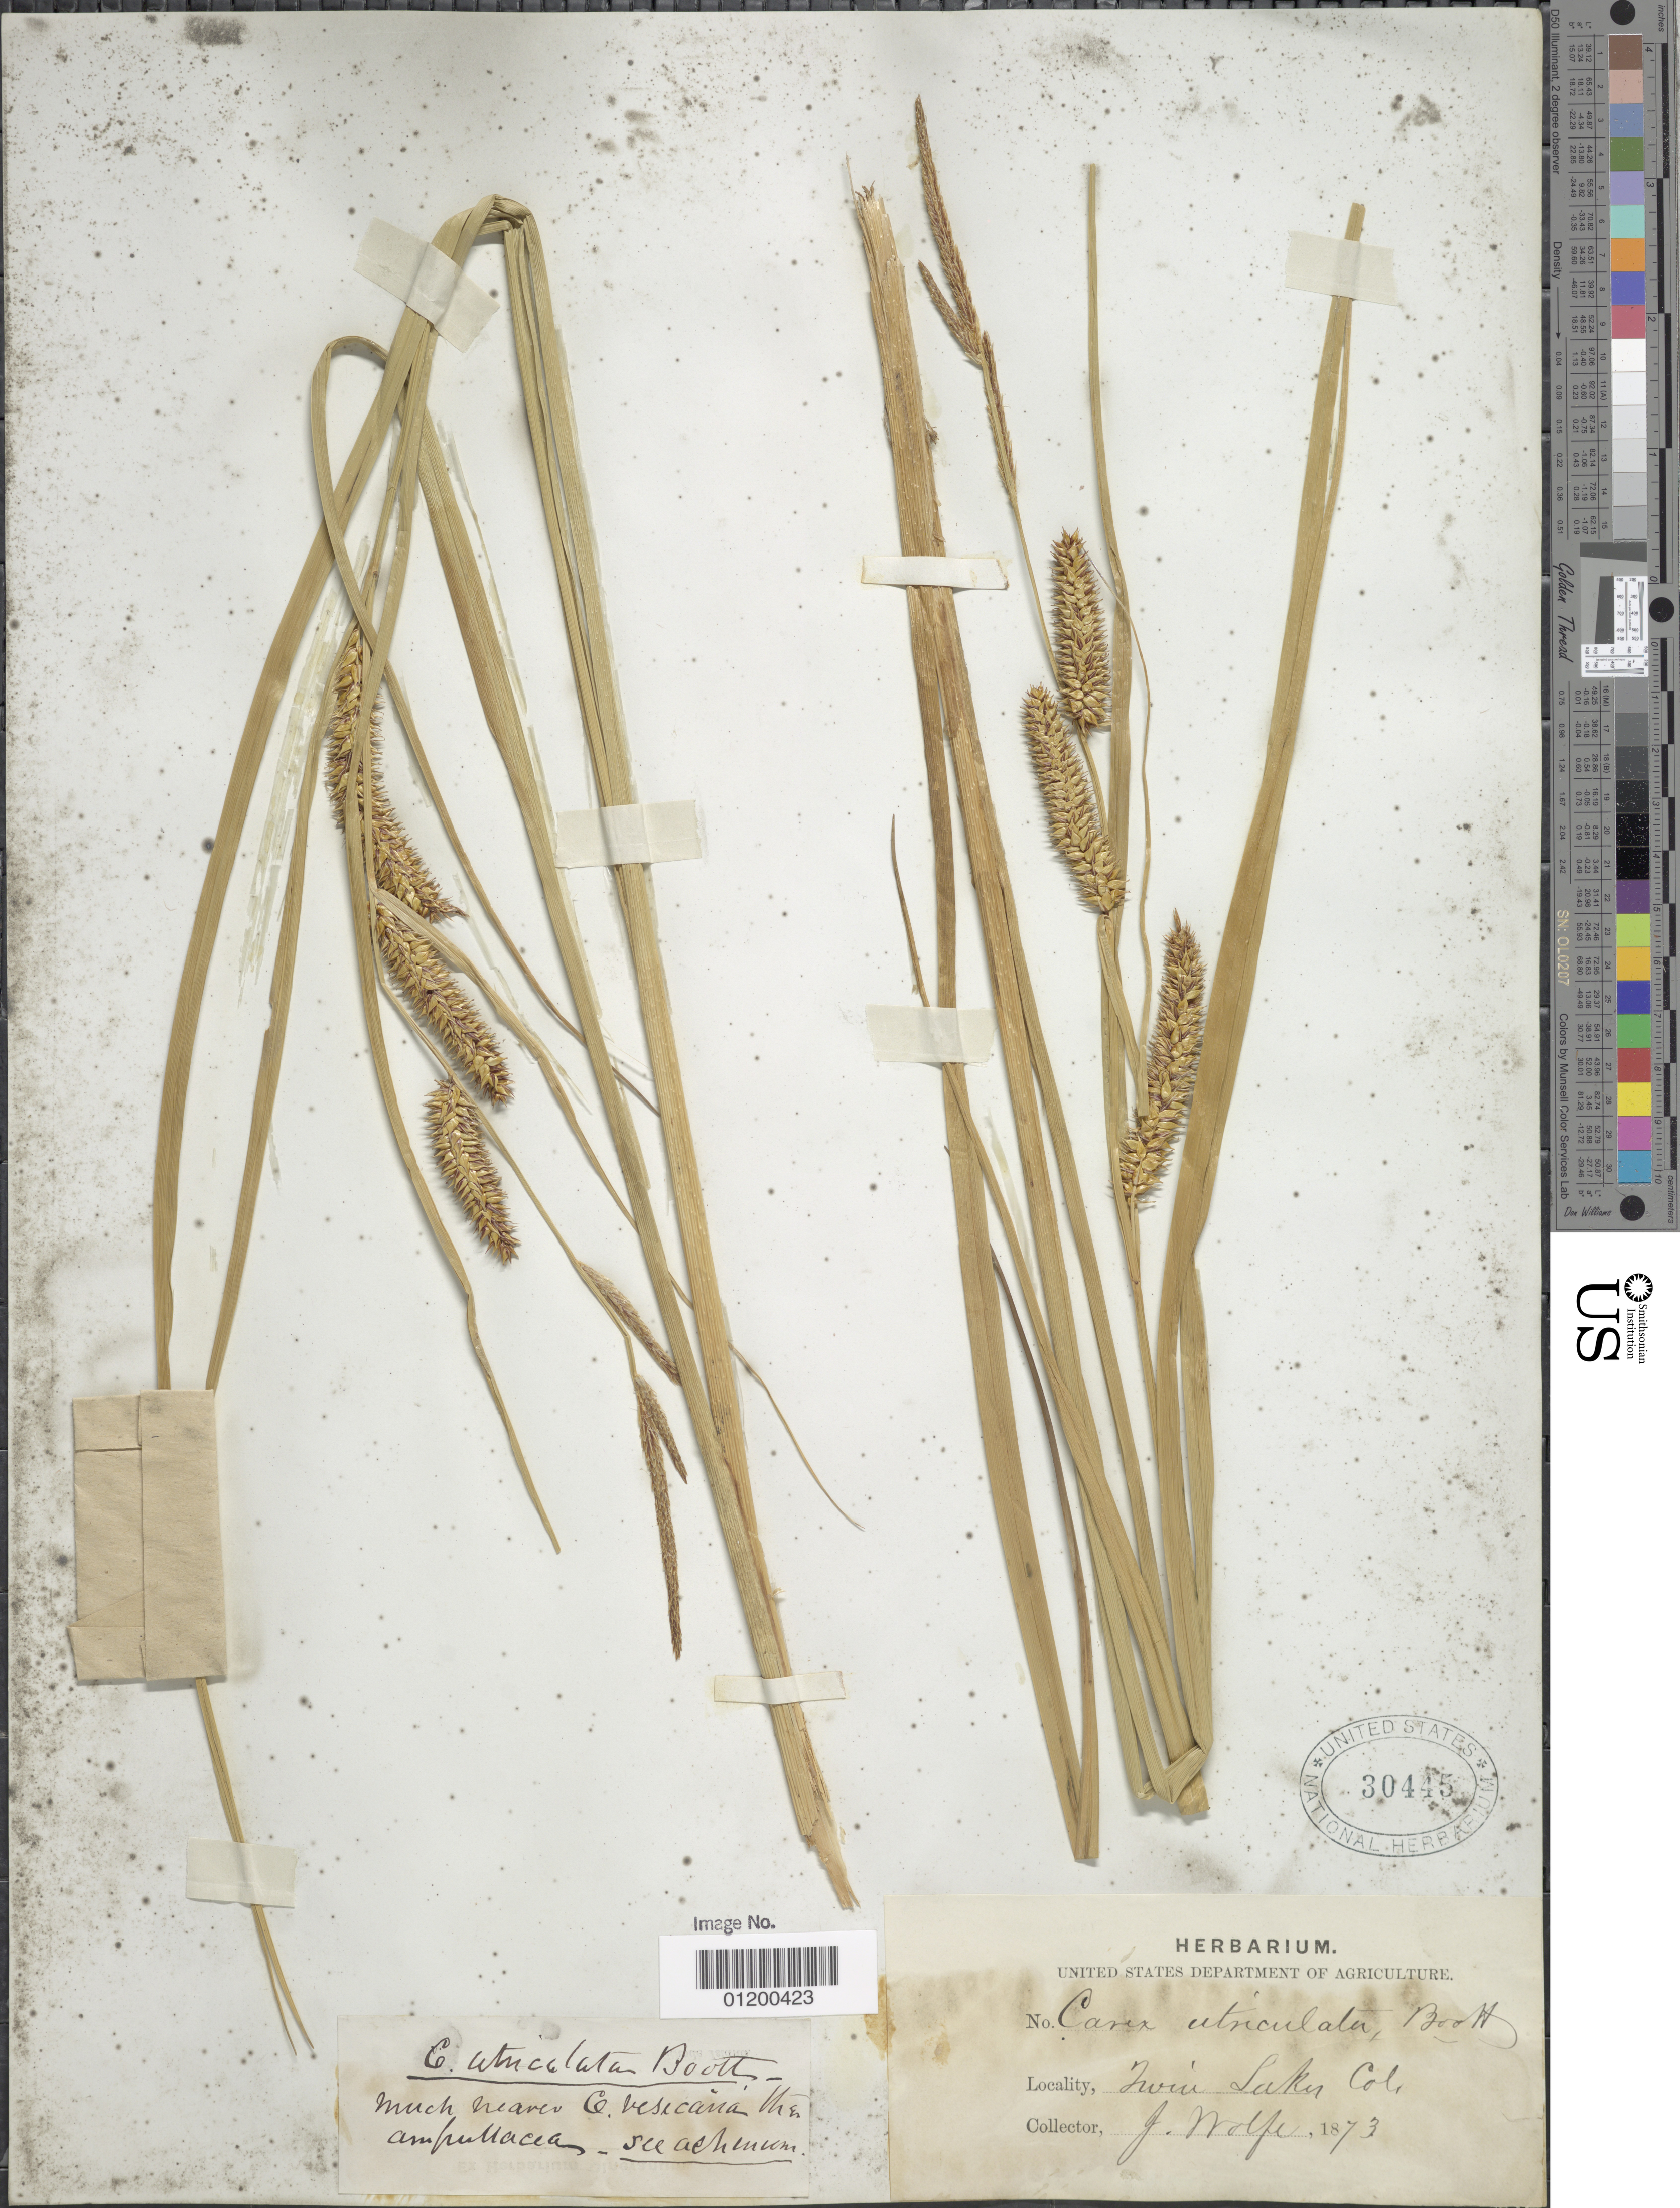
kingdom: Plantae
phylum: Tracheophyta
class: Liliopsida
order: Poales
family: Cyperaceae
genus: Carex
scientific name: Carex utriculata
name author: Boott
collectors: J. Wolf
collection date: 1873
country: United States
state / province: Colorado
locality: Twin Lakes.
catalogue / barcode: US 30445